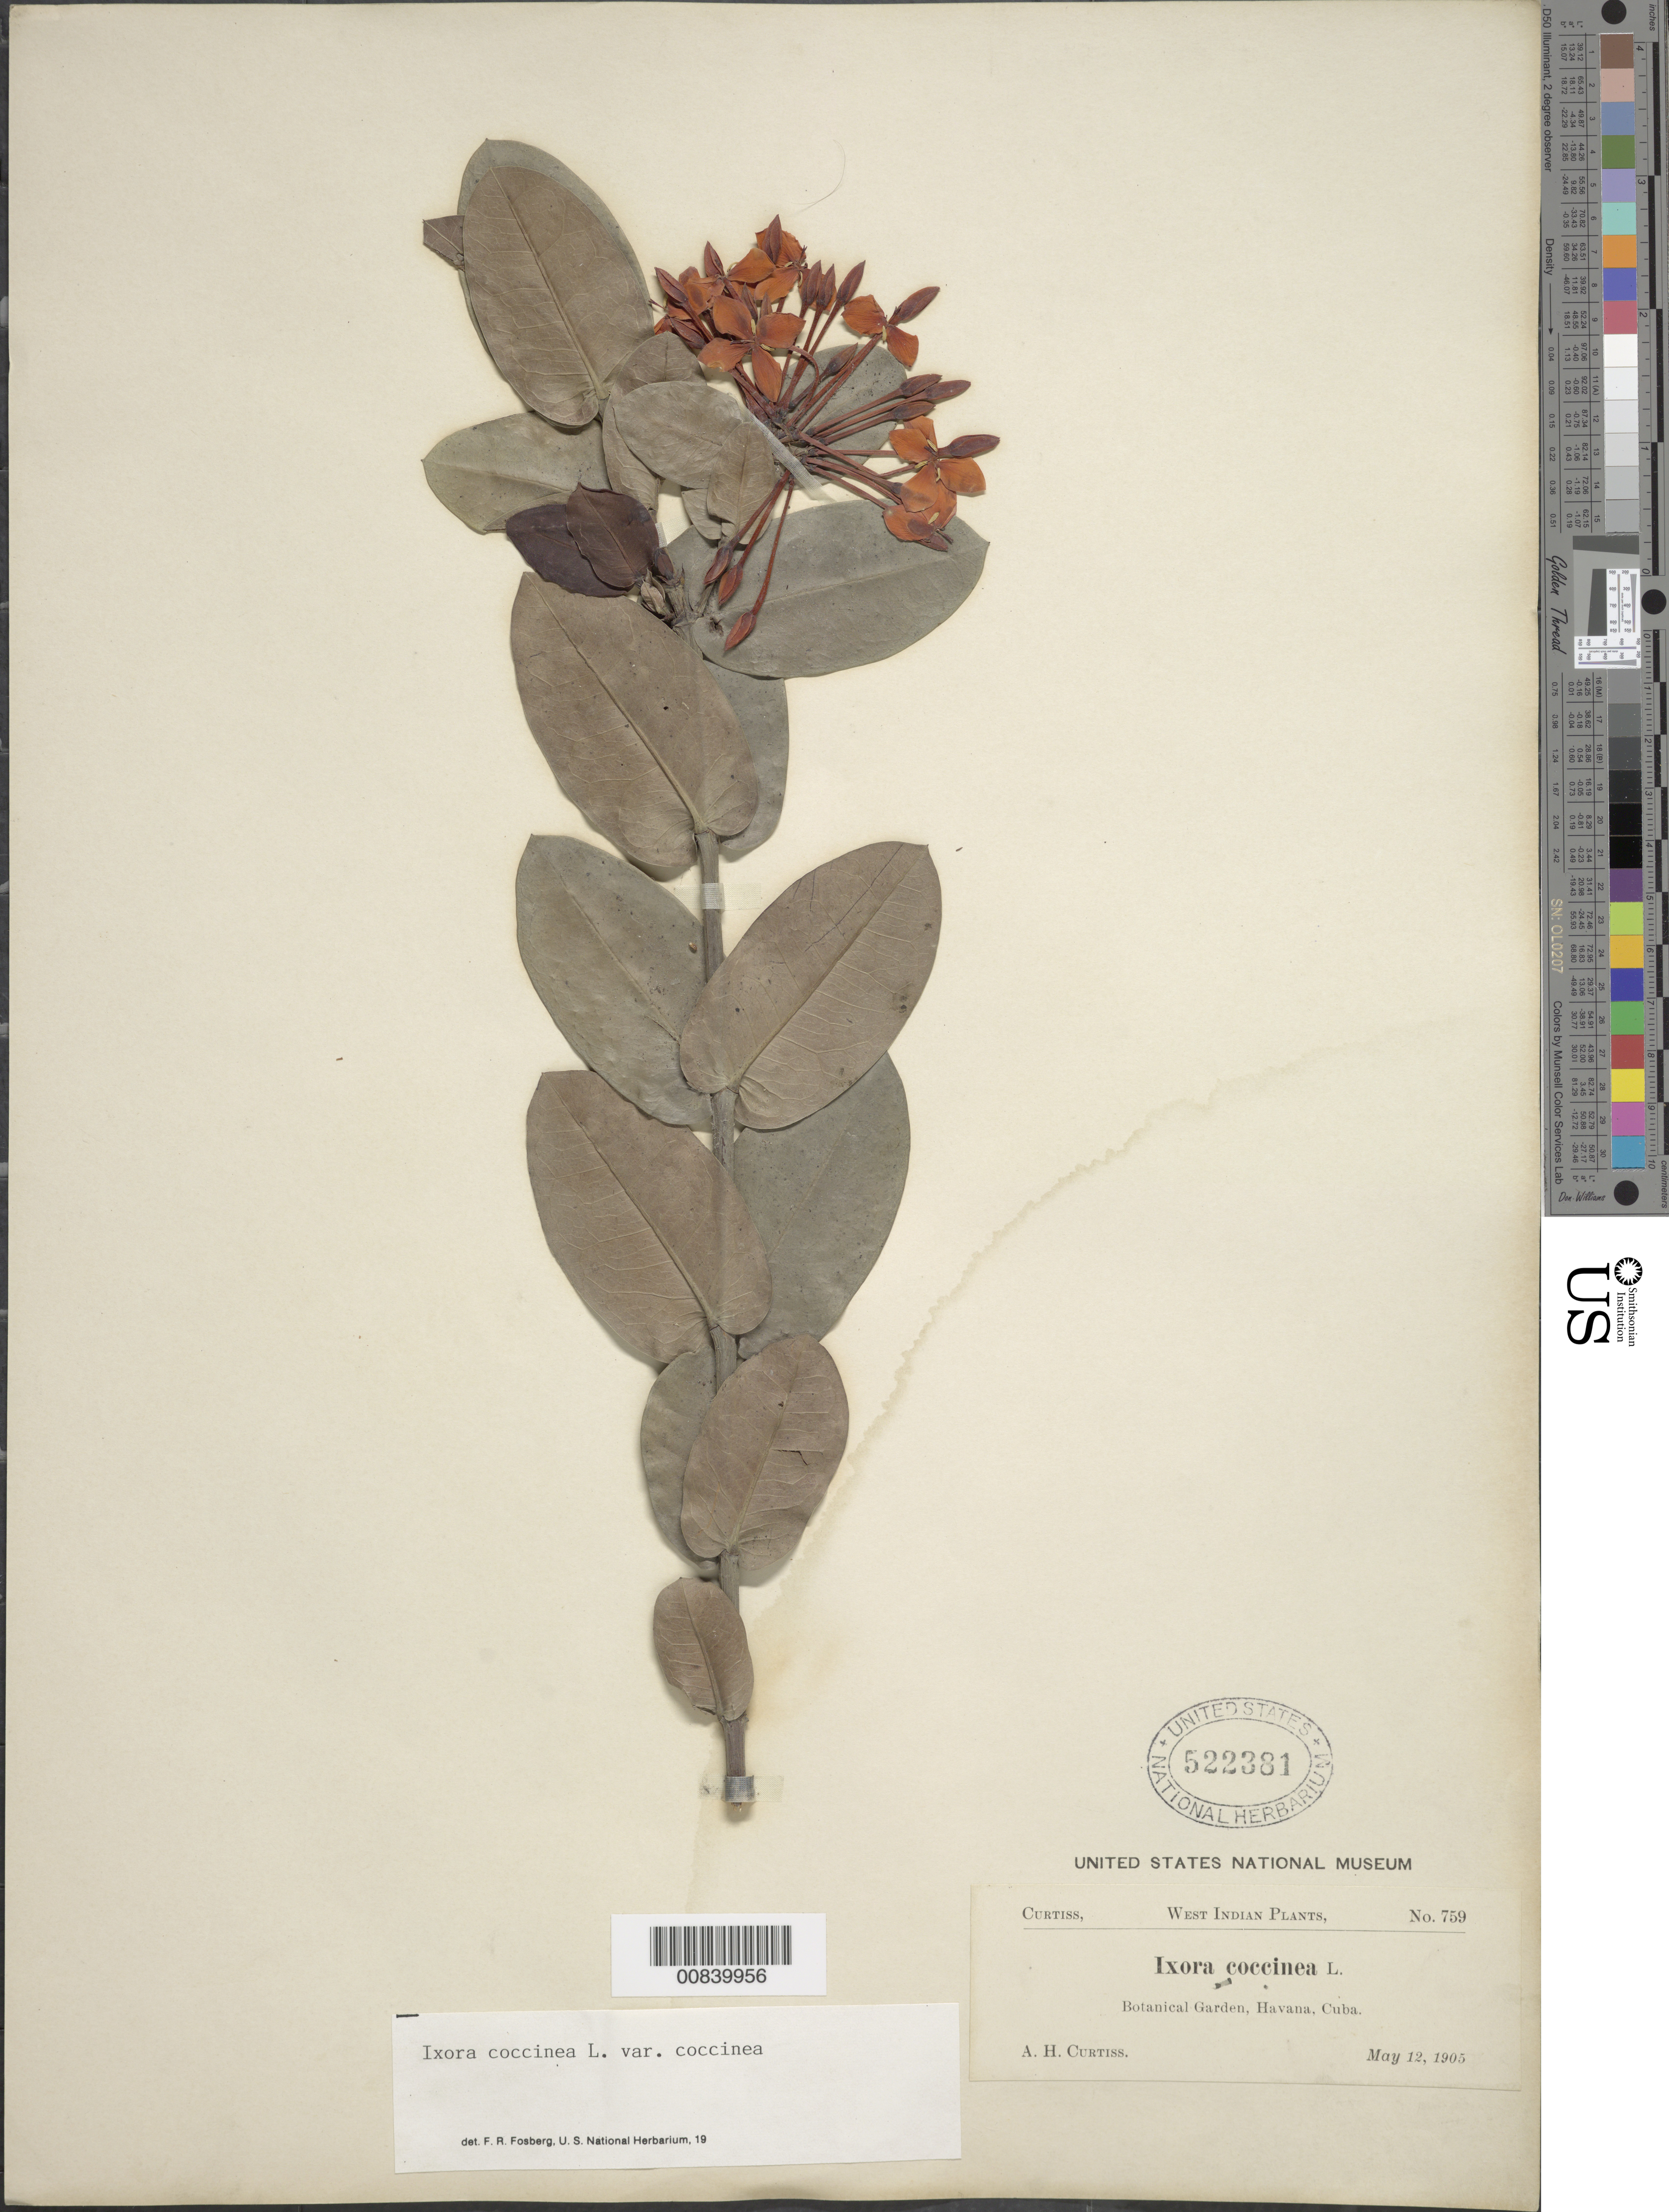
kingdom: Plantae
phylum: Tracheophyta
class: Magnoliopsida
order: Gentianales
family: Rubiaceae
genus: Ixora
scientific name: Ixora coccinea var. coccinea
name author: L.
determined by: Fosberg, F. R.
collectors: A. H. Curtiss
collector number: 759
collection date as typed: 12 May 1905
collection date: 1905-05-12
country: Cuba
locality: Havana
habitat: Botanical Garden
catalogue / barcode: US 522381